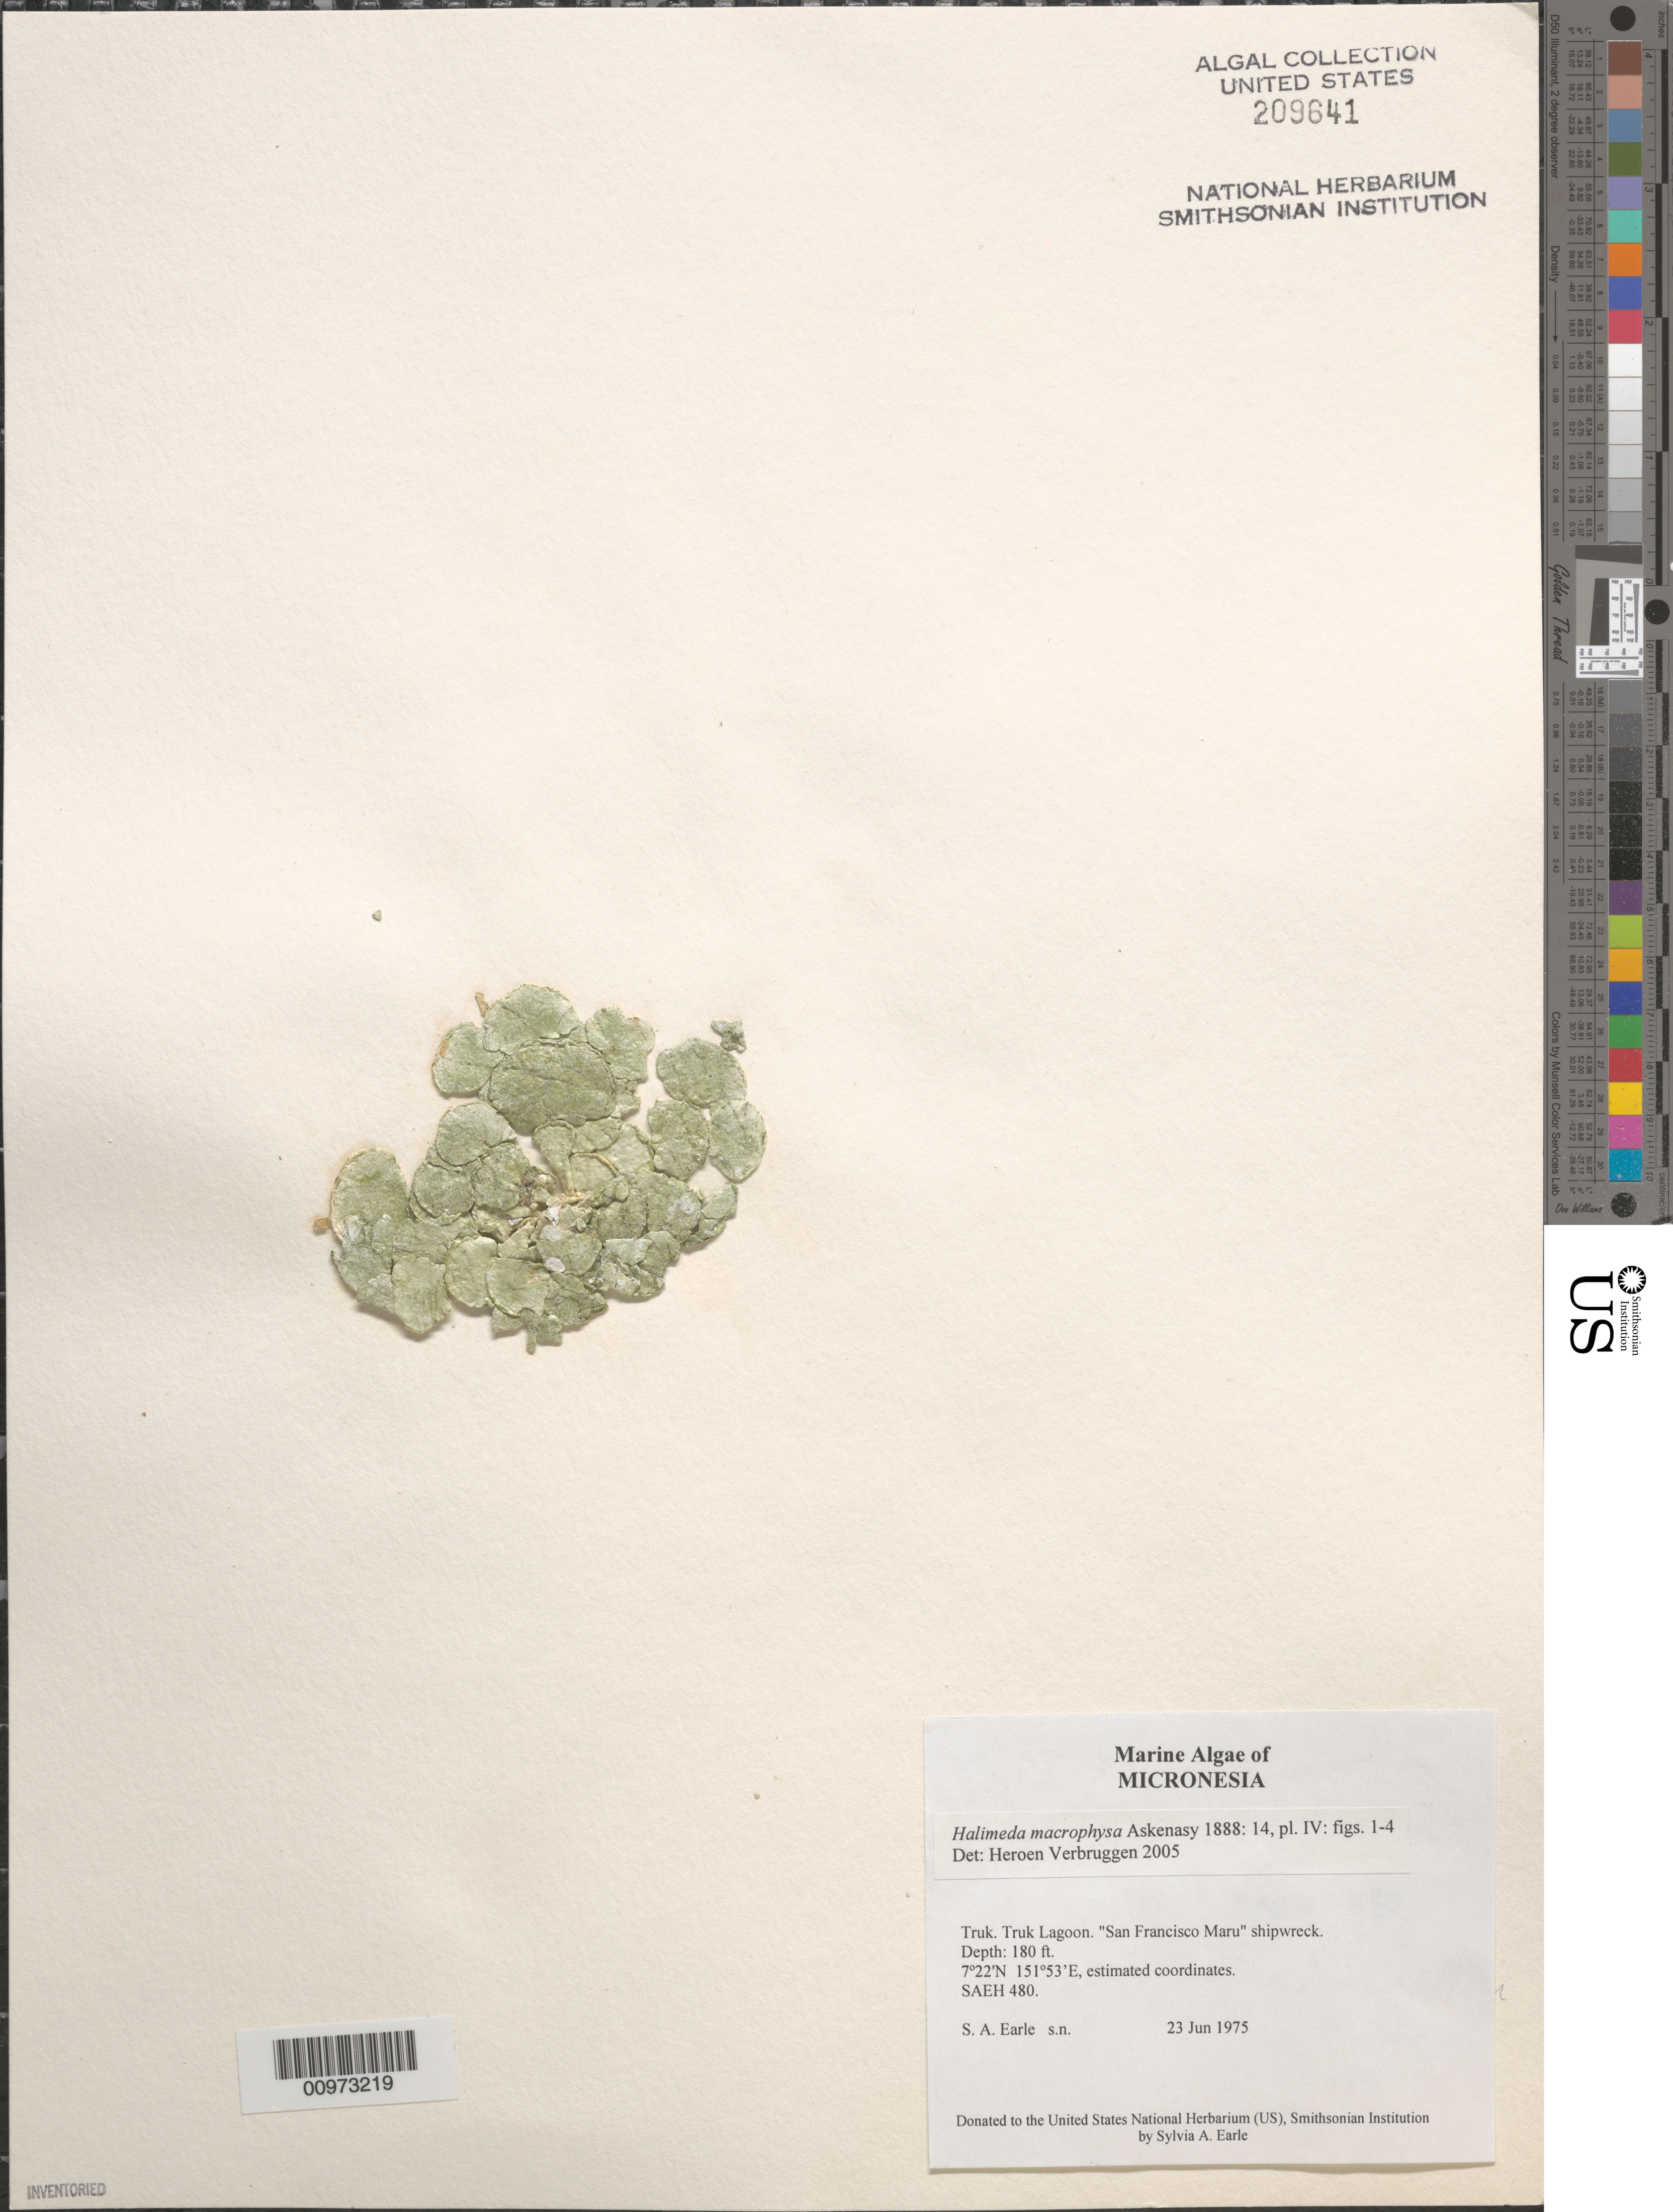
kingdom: Plantae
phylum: Chlorophyta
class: Ulvophyceae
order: Bryopsidales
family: Halimedaceae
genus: Halimeda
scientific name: Halimeda macrophysa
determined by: Verbruggen, H.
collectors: S. A. Earle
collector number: SAEH 480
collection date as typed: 23 Jun 1975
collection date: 1975-06-23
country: Micronesia, Federated States of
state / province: Truk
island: Truk (Chuuk) Is.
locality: Chuuk Lagoon (Truk Lagoon), San Francisco Maru shipwreck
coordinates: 7 22'N, 151 53'E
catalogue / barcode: US 209641